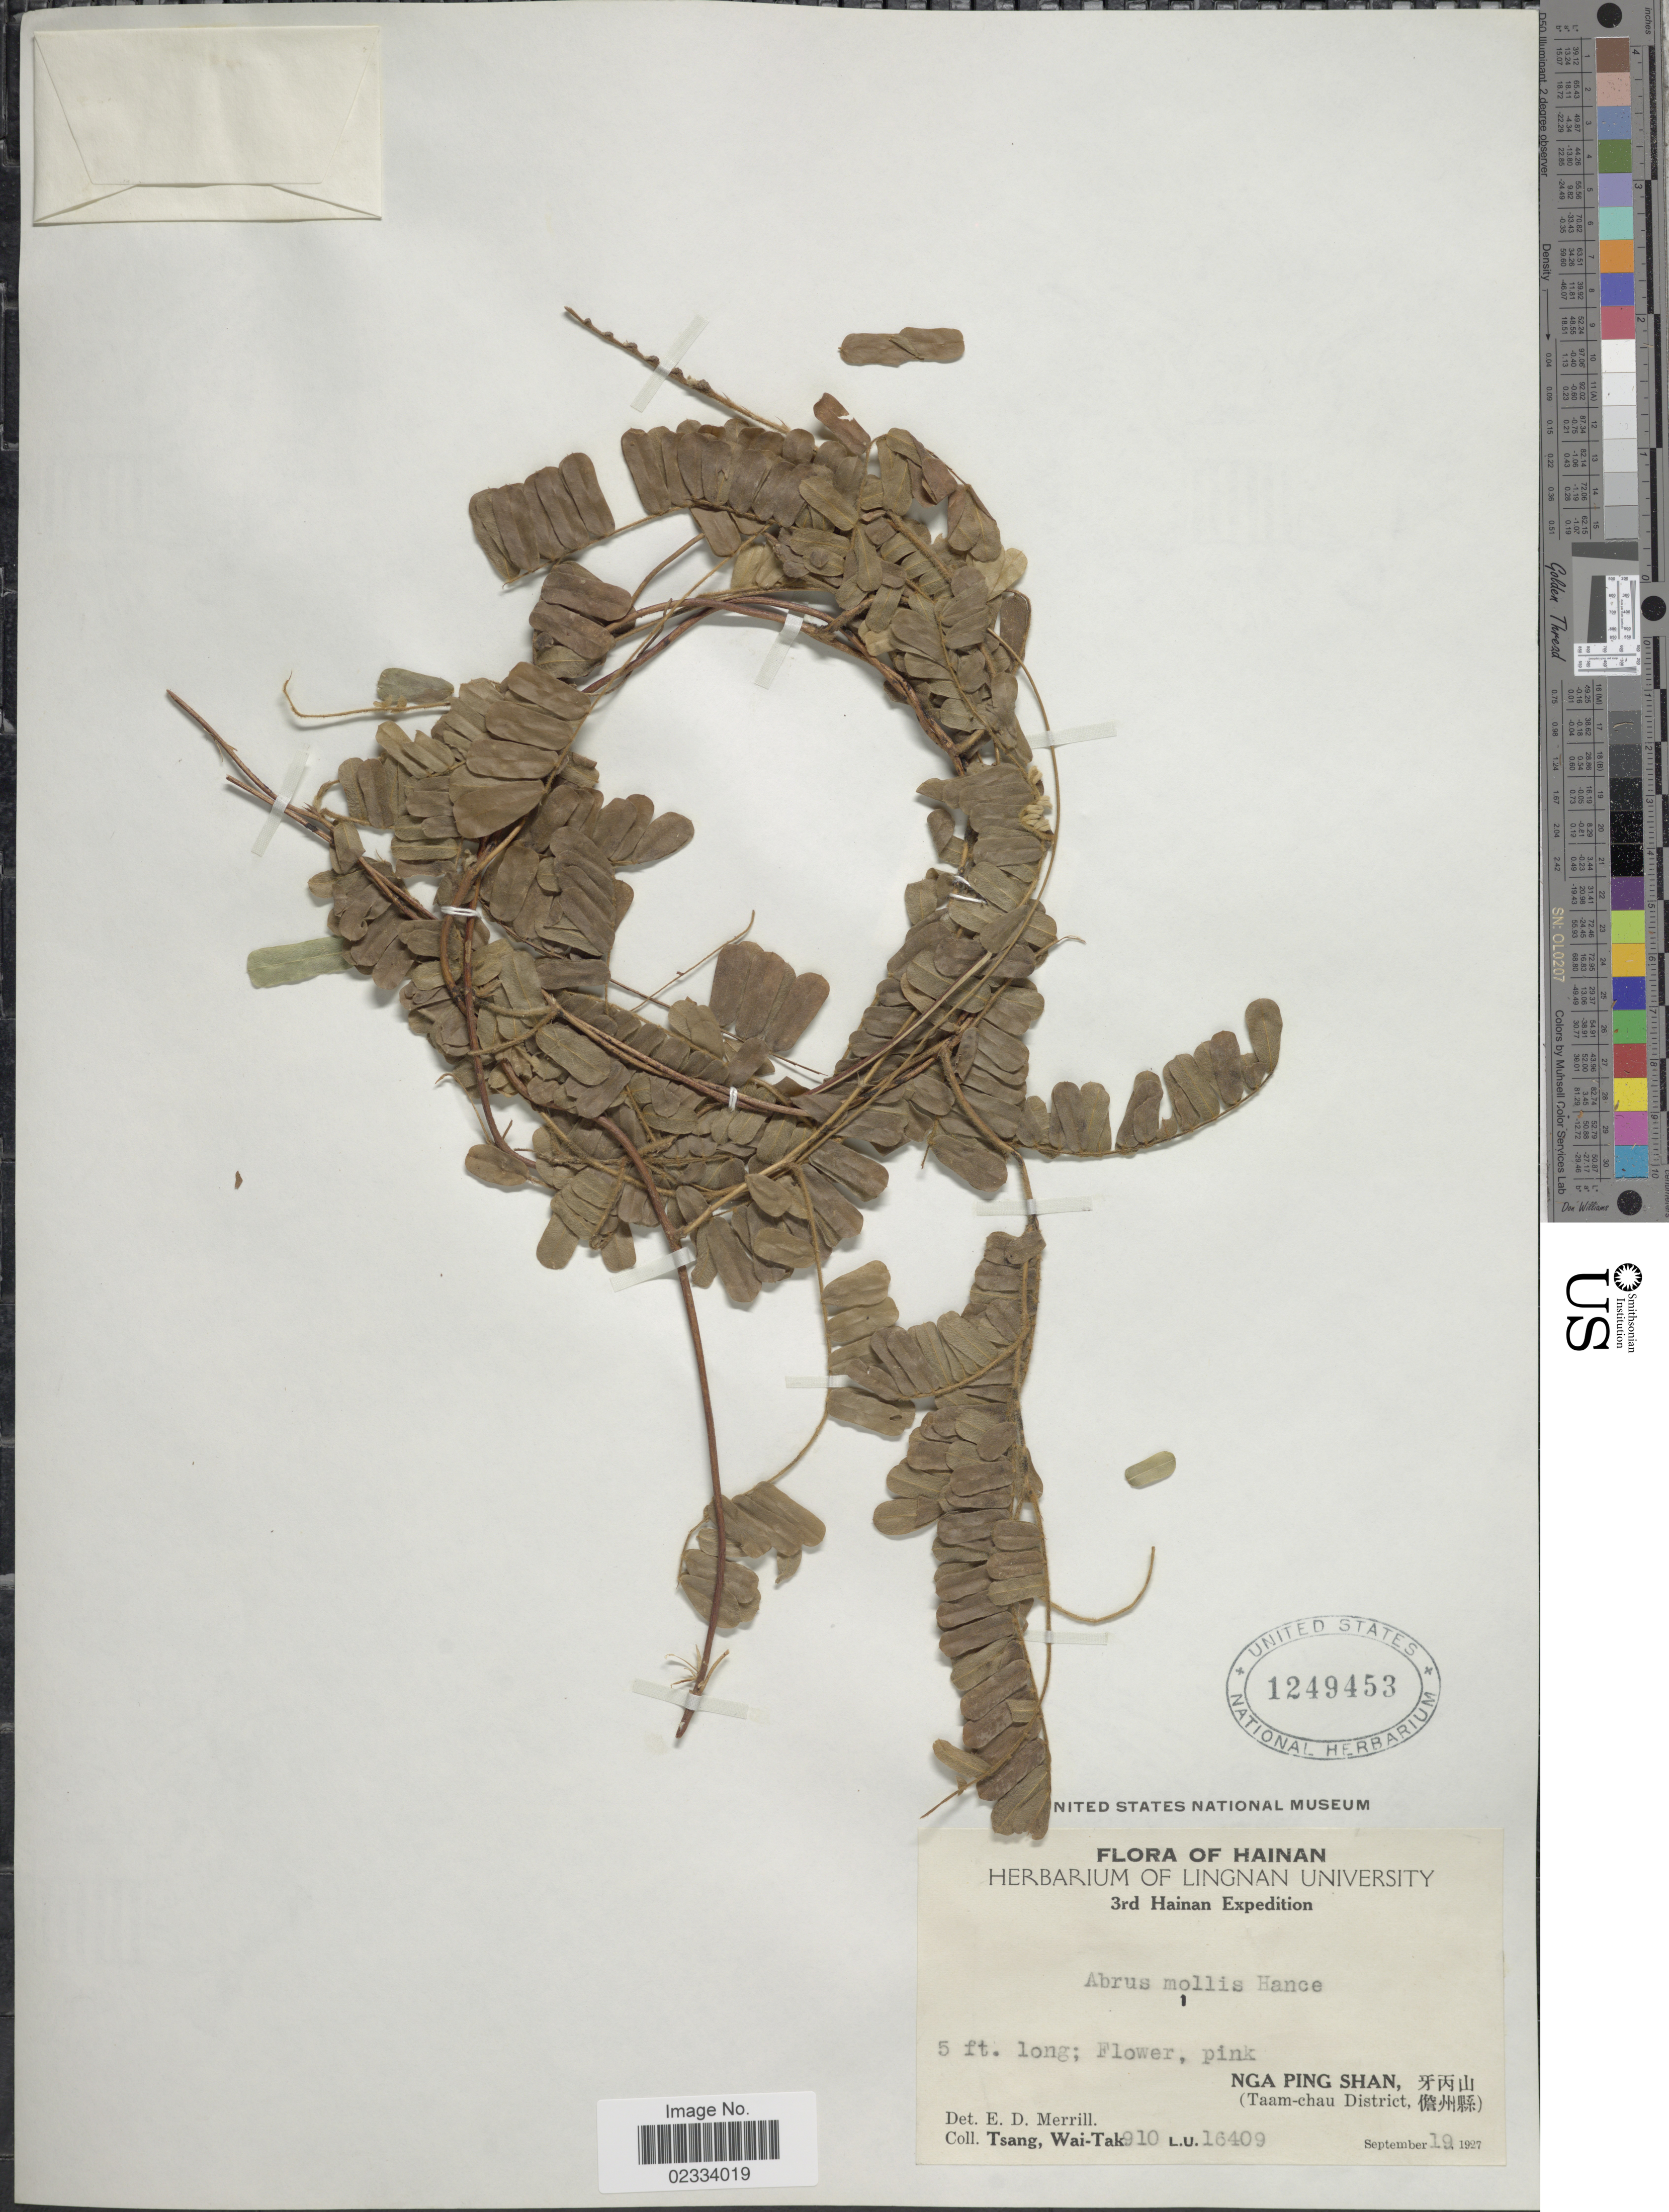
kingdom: Plantae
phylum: Tracheophyta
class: Magnoliopsida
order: Fabales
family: Fabaceae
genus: Abrus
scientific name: Abrus mollis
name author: Hance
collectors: W. T. Tsang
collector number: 910/L.U.16409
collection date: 1927-09-19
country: China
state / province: Hainan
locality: Nga Ping Shan (Taam-chau District)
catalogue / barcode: US 1249453